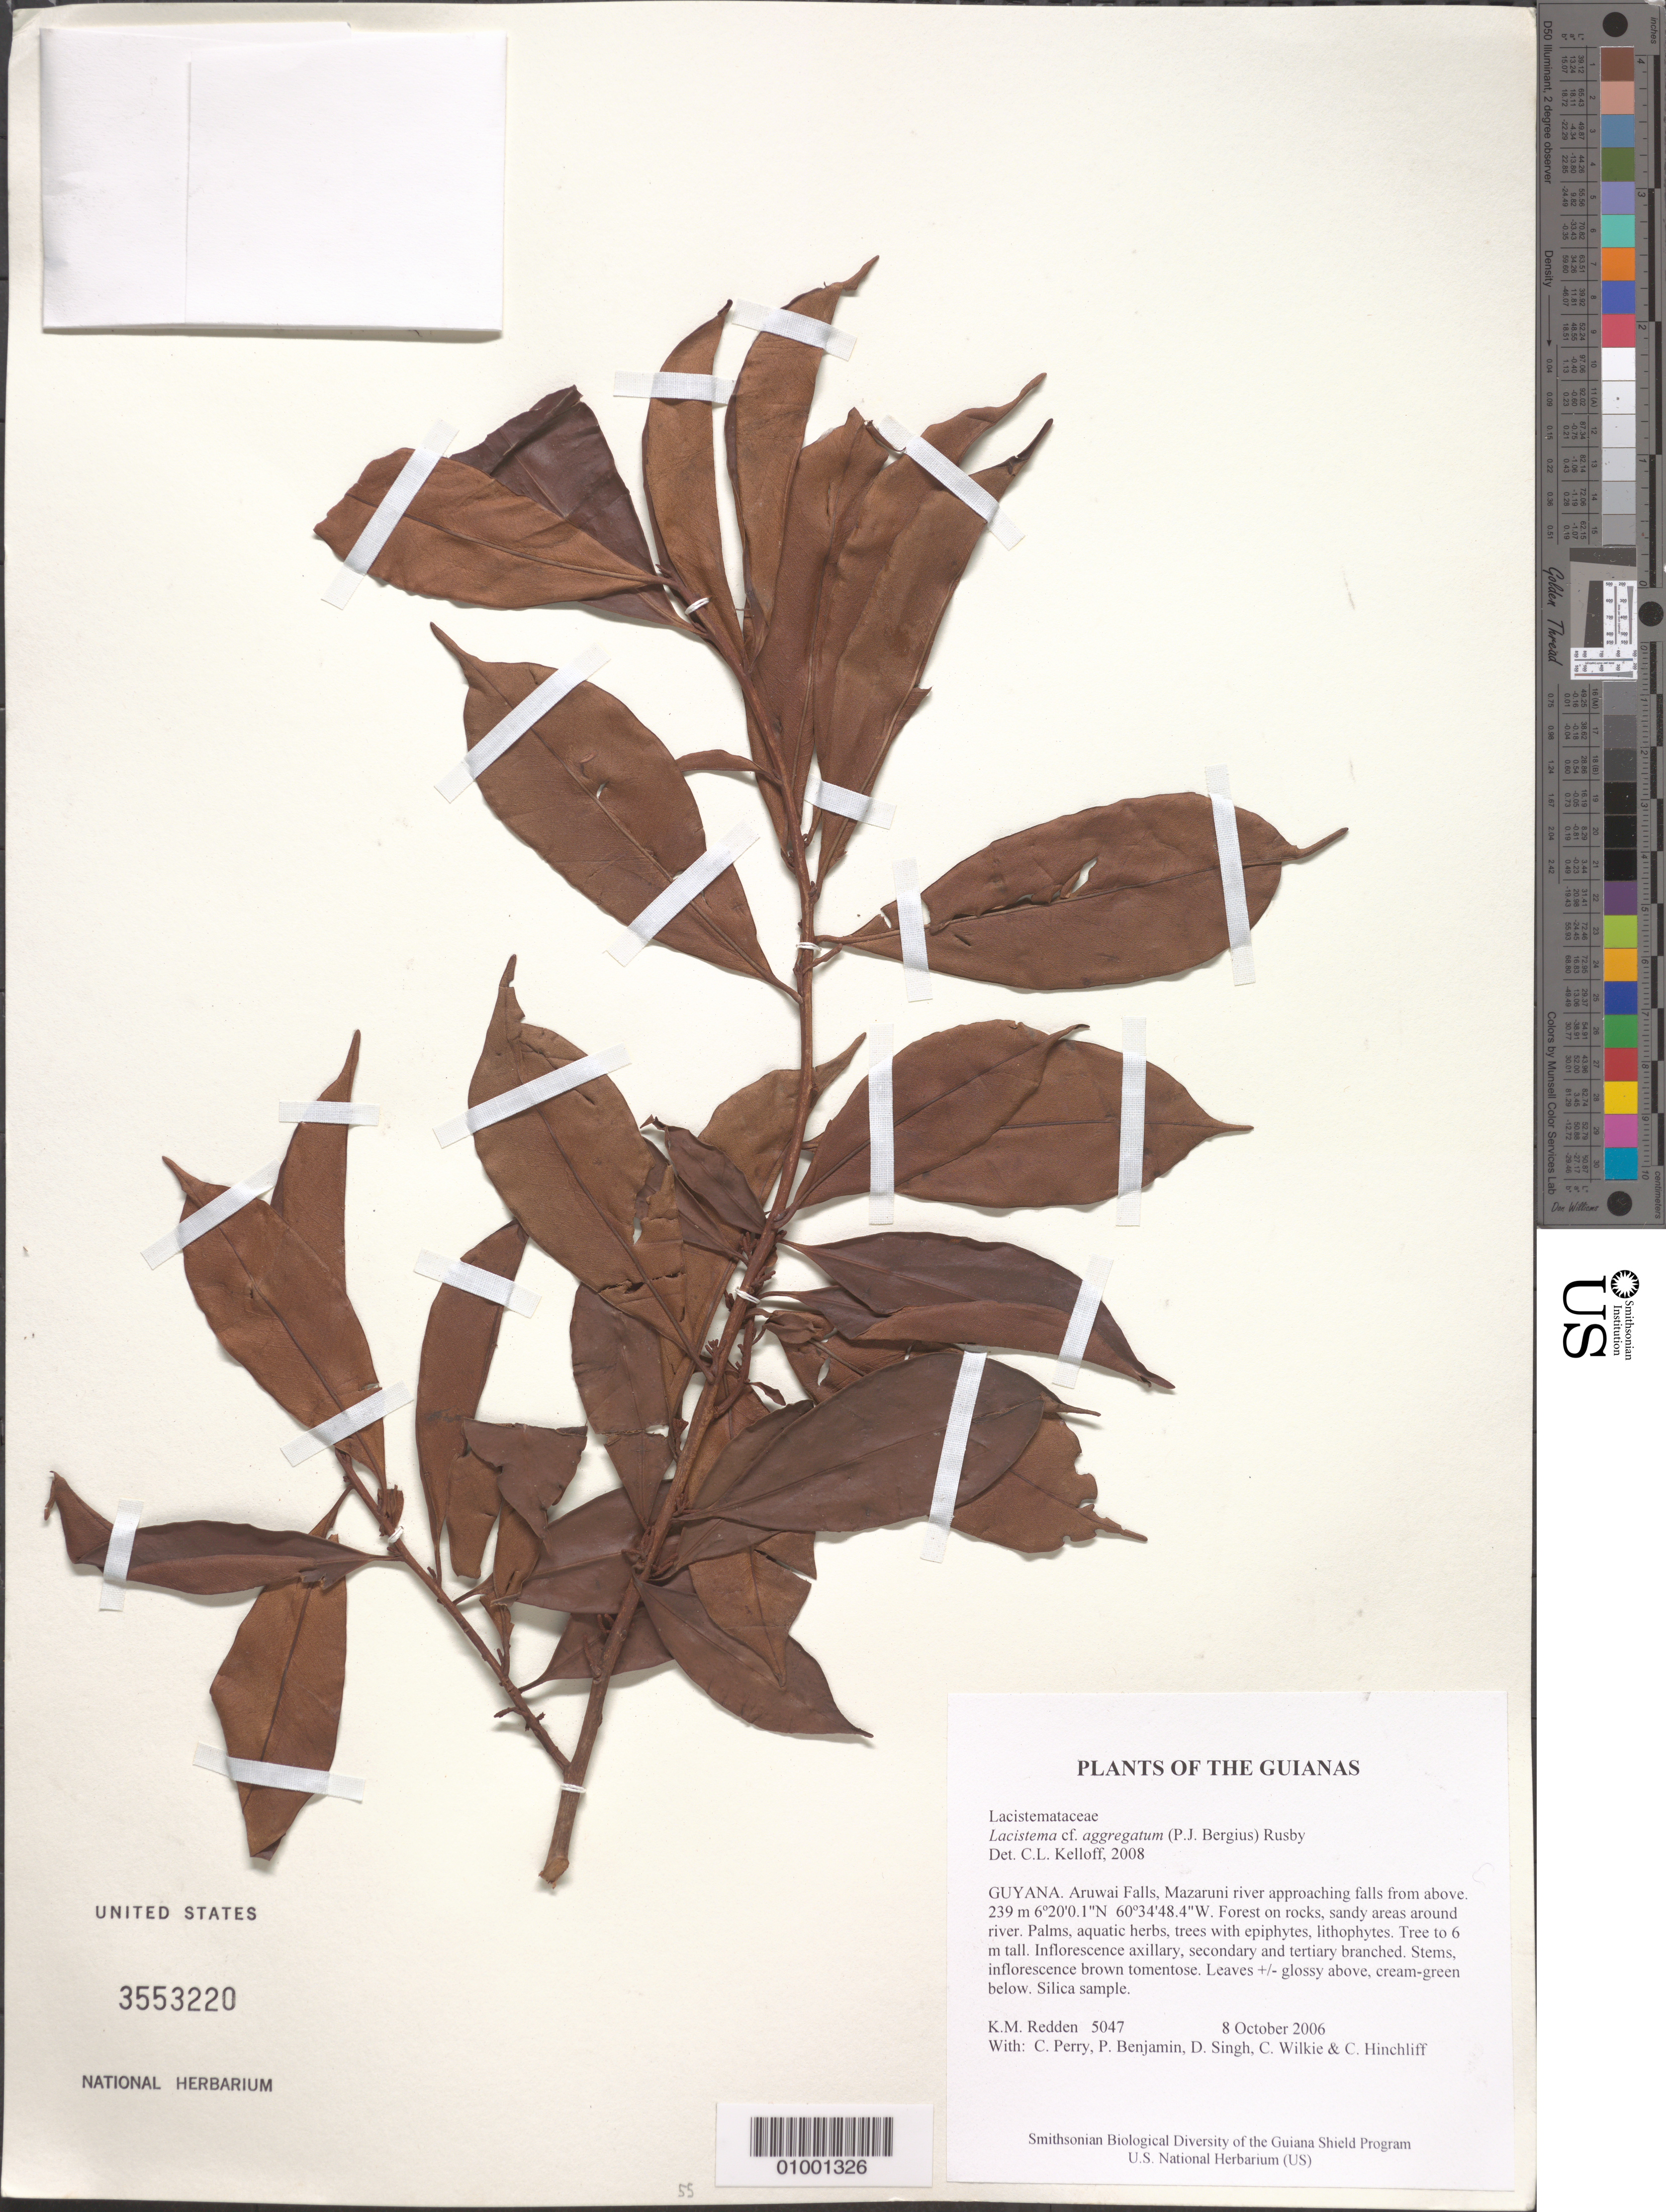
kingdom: Plantae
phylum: Tracheophyta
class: Magnoliopsida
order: Malpighiales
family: Lacistemataceae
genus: Lacistema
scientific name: Lacistema aggregatum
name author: (P.J. Bergius) Rusby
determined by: Kelloff, Carol L., (US), Smithsonian Institution - National Museum of Natural History (UNITED STATES)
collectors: K. M. Redden, C. Perry, P. Benjamin, D. Singh, C. Wilkie & C. E. Hinchliff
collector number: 5047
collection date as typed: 8 October 2006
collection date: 2006-10-08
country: Guyana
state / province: Cuyuni-Mazaruni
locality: Arawai Falls, Mazaruni river approaching falls from above.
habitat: Forest on rocks, sandy areas around river. Palms, aquatic herbs, trees with epiphytes, lithophytes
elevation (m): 239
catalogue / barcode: US 3553220